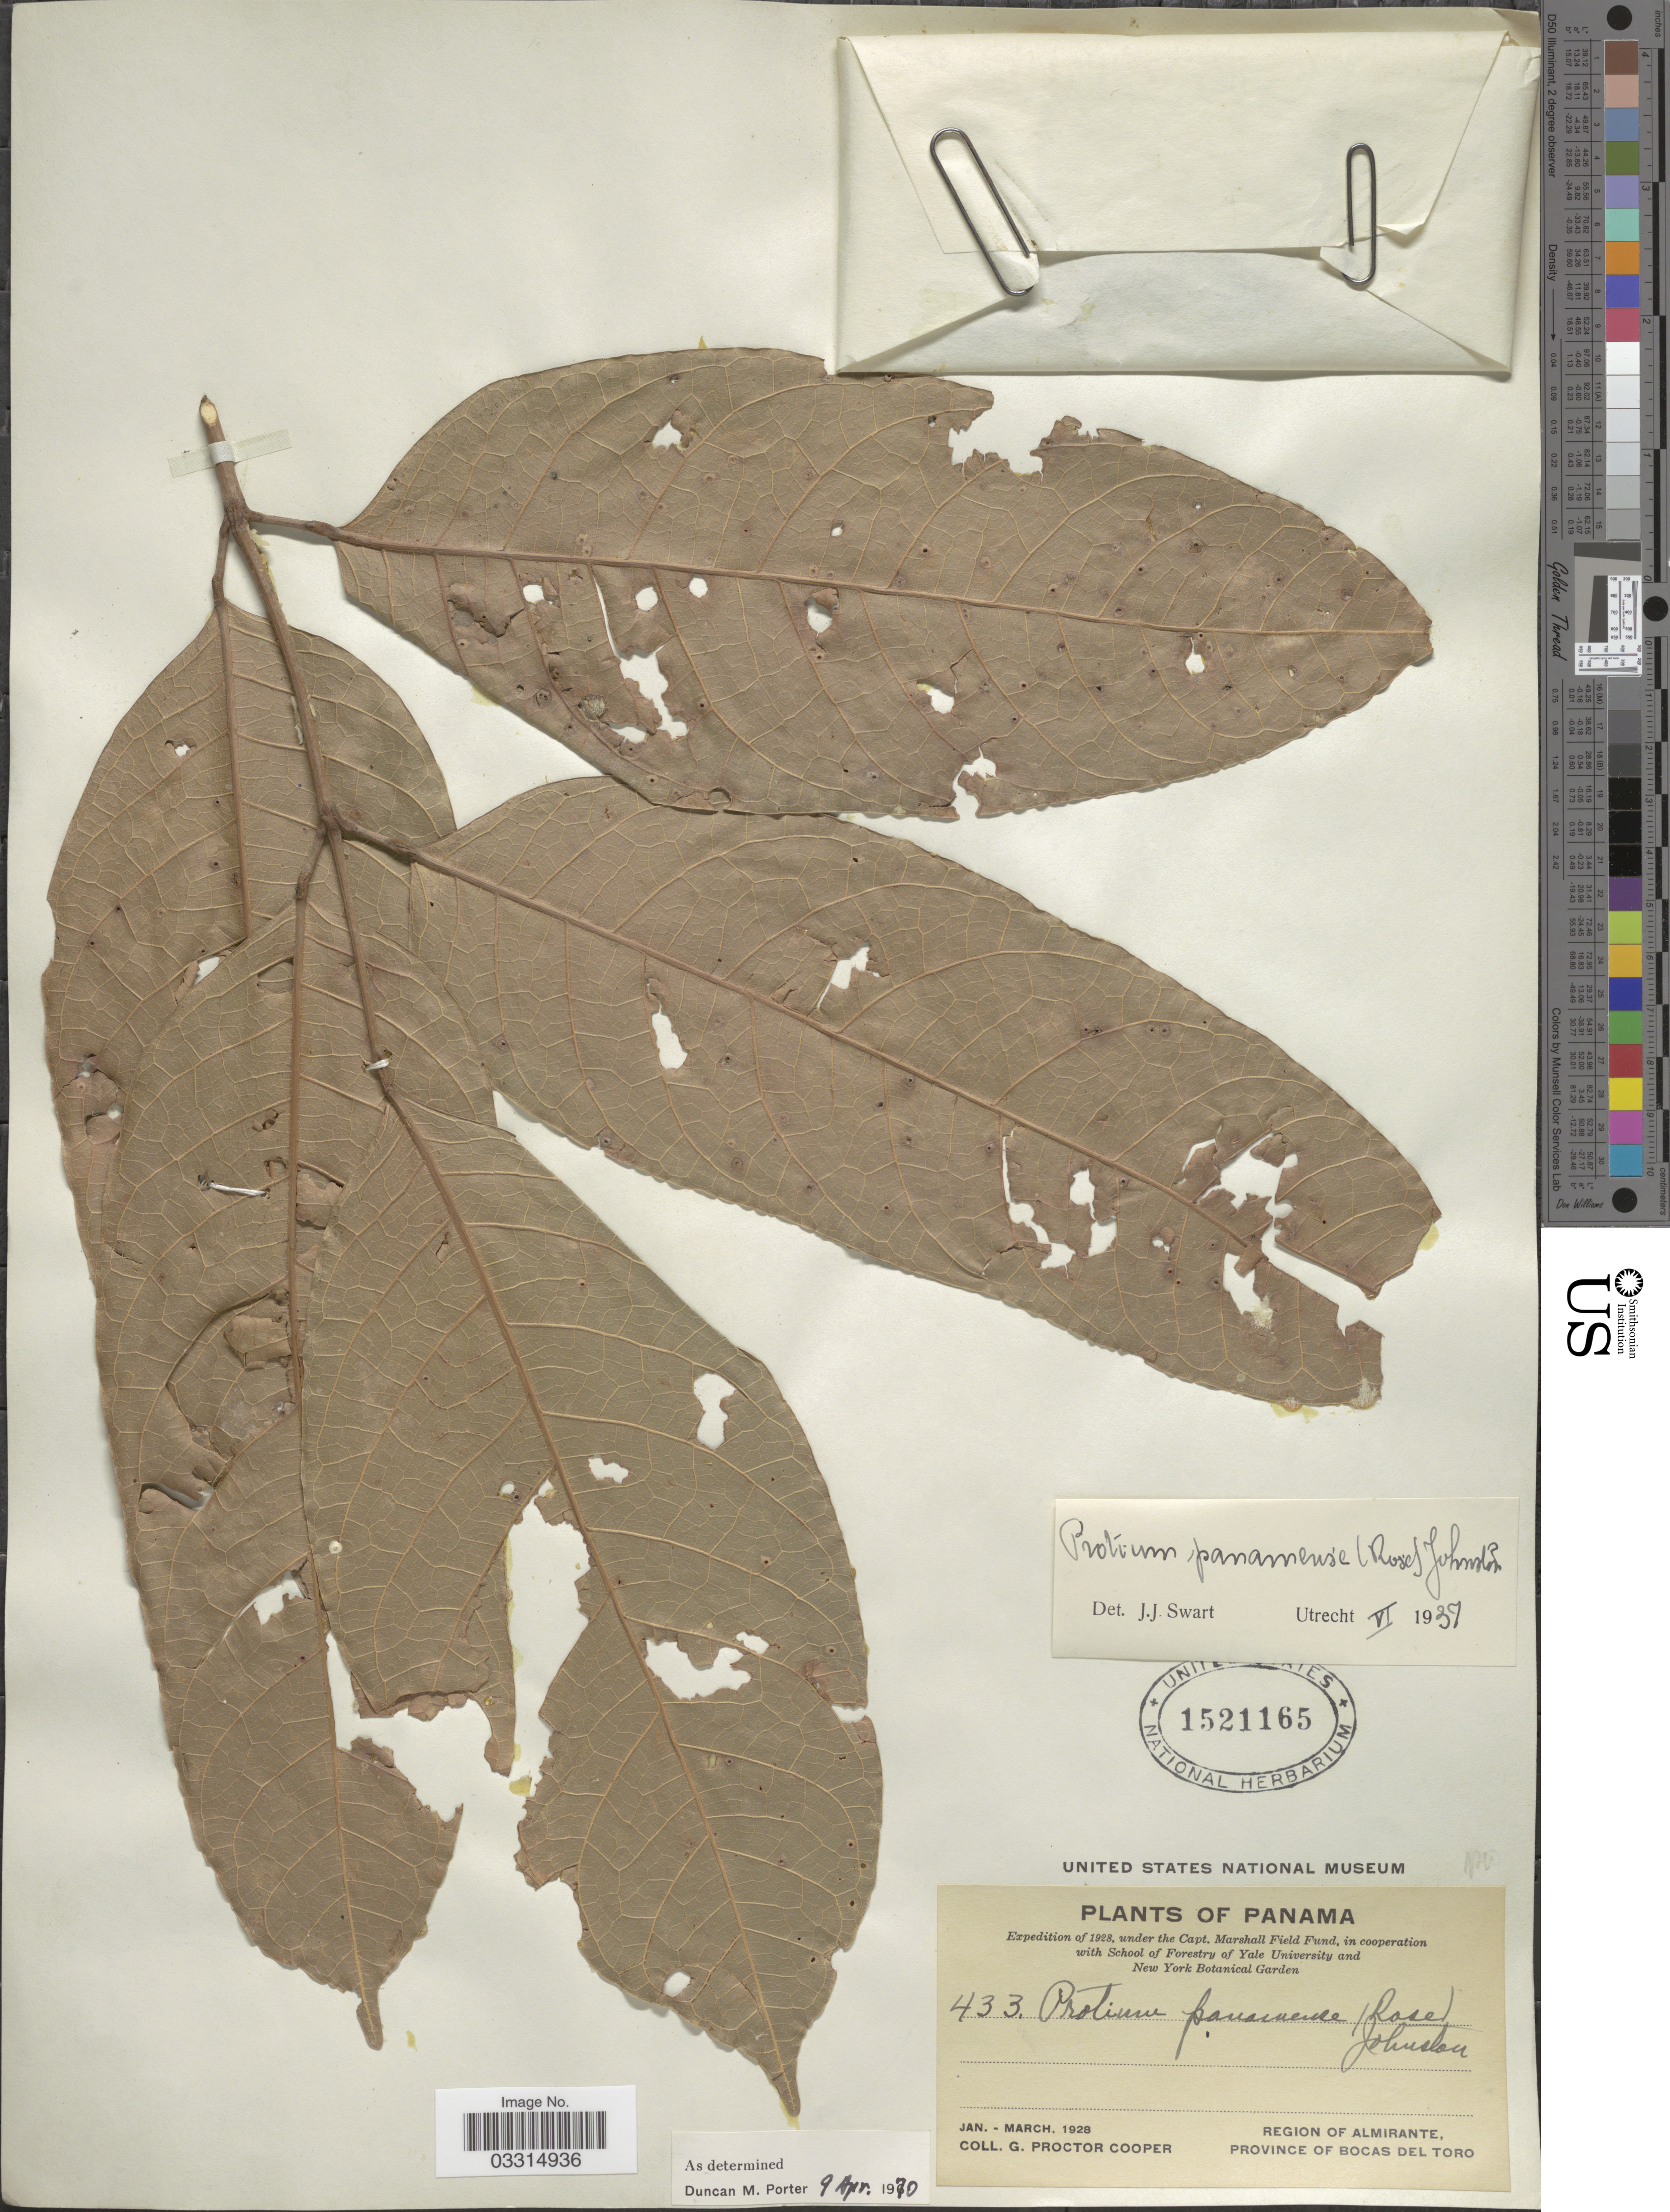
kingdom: Plantae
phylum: Tracheophyta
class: Magnoliopsida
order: Sapindales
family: Burseraceae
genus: Protium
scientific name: Protium panamense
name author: (Rose) I.M. Johnst.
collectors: G. Cooper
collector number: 433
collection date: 1928-01/1928-03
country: Panama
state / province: Bocas del Toro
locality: Region of Almirante.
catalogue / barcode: US 1521165